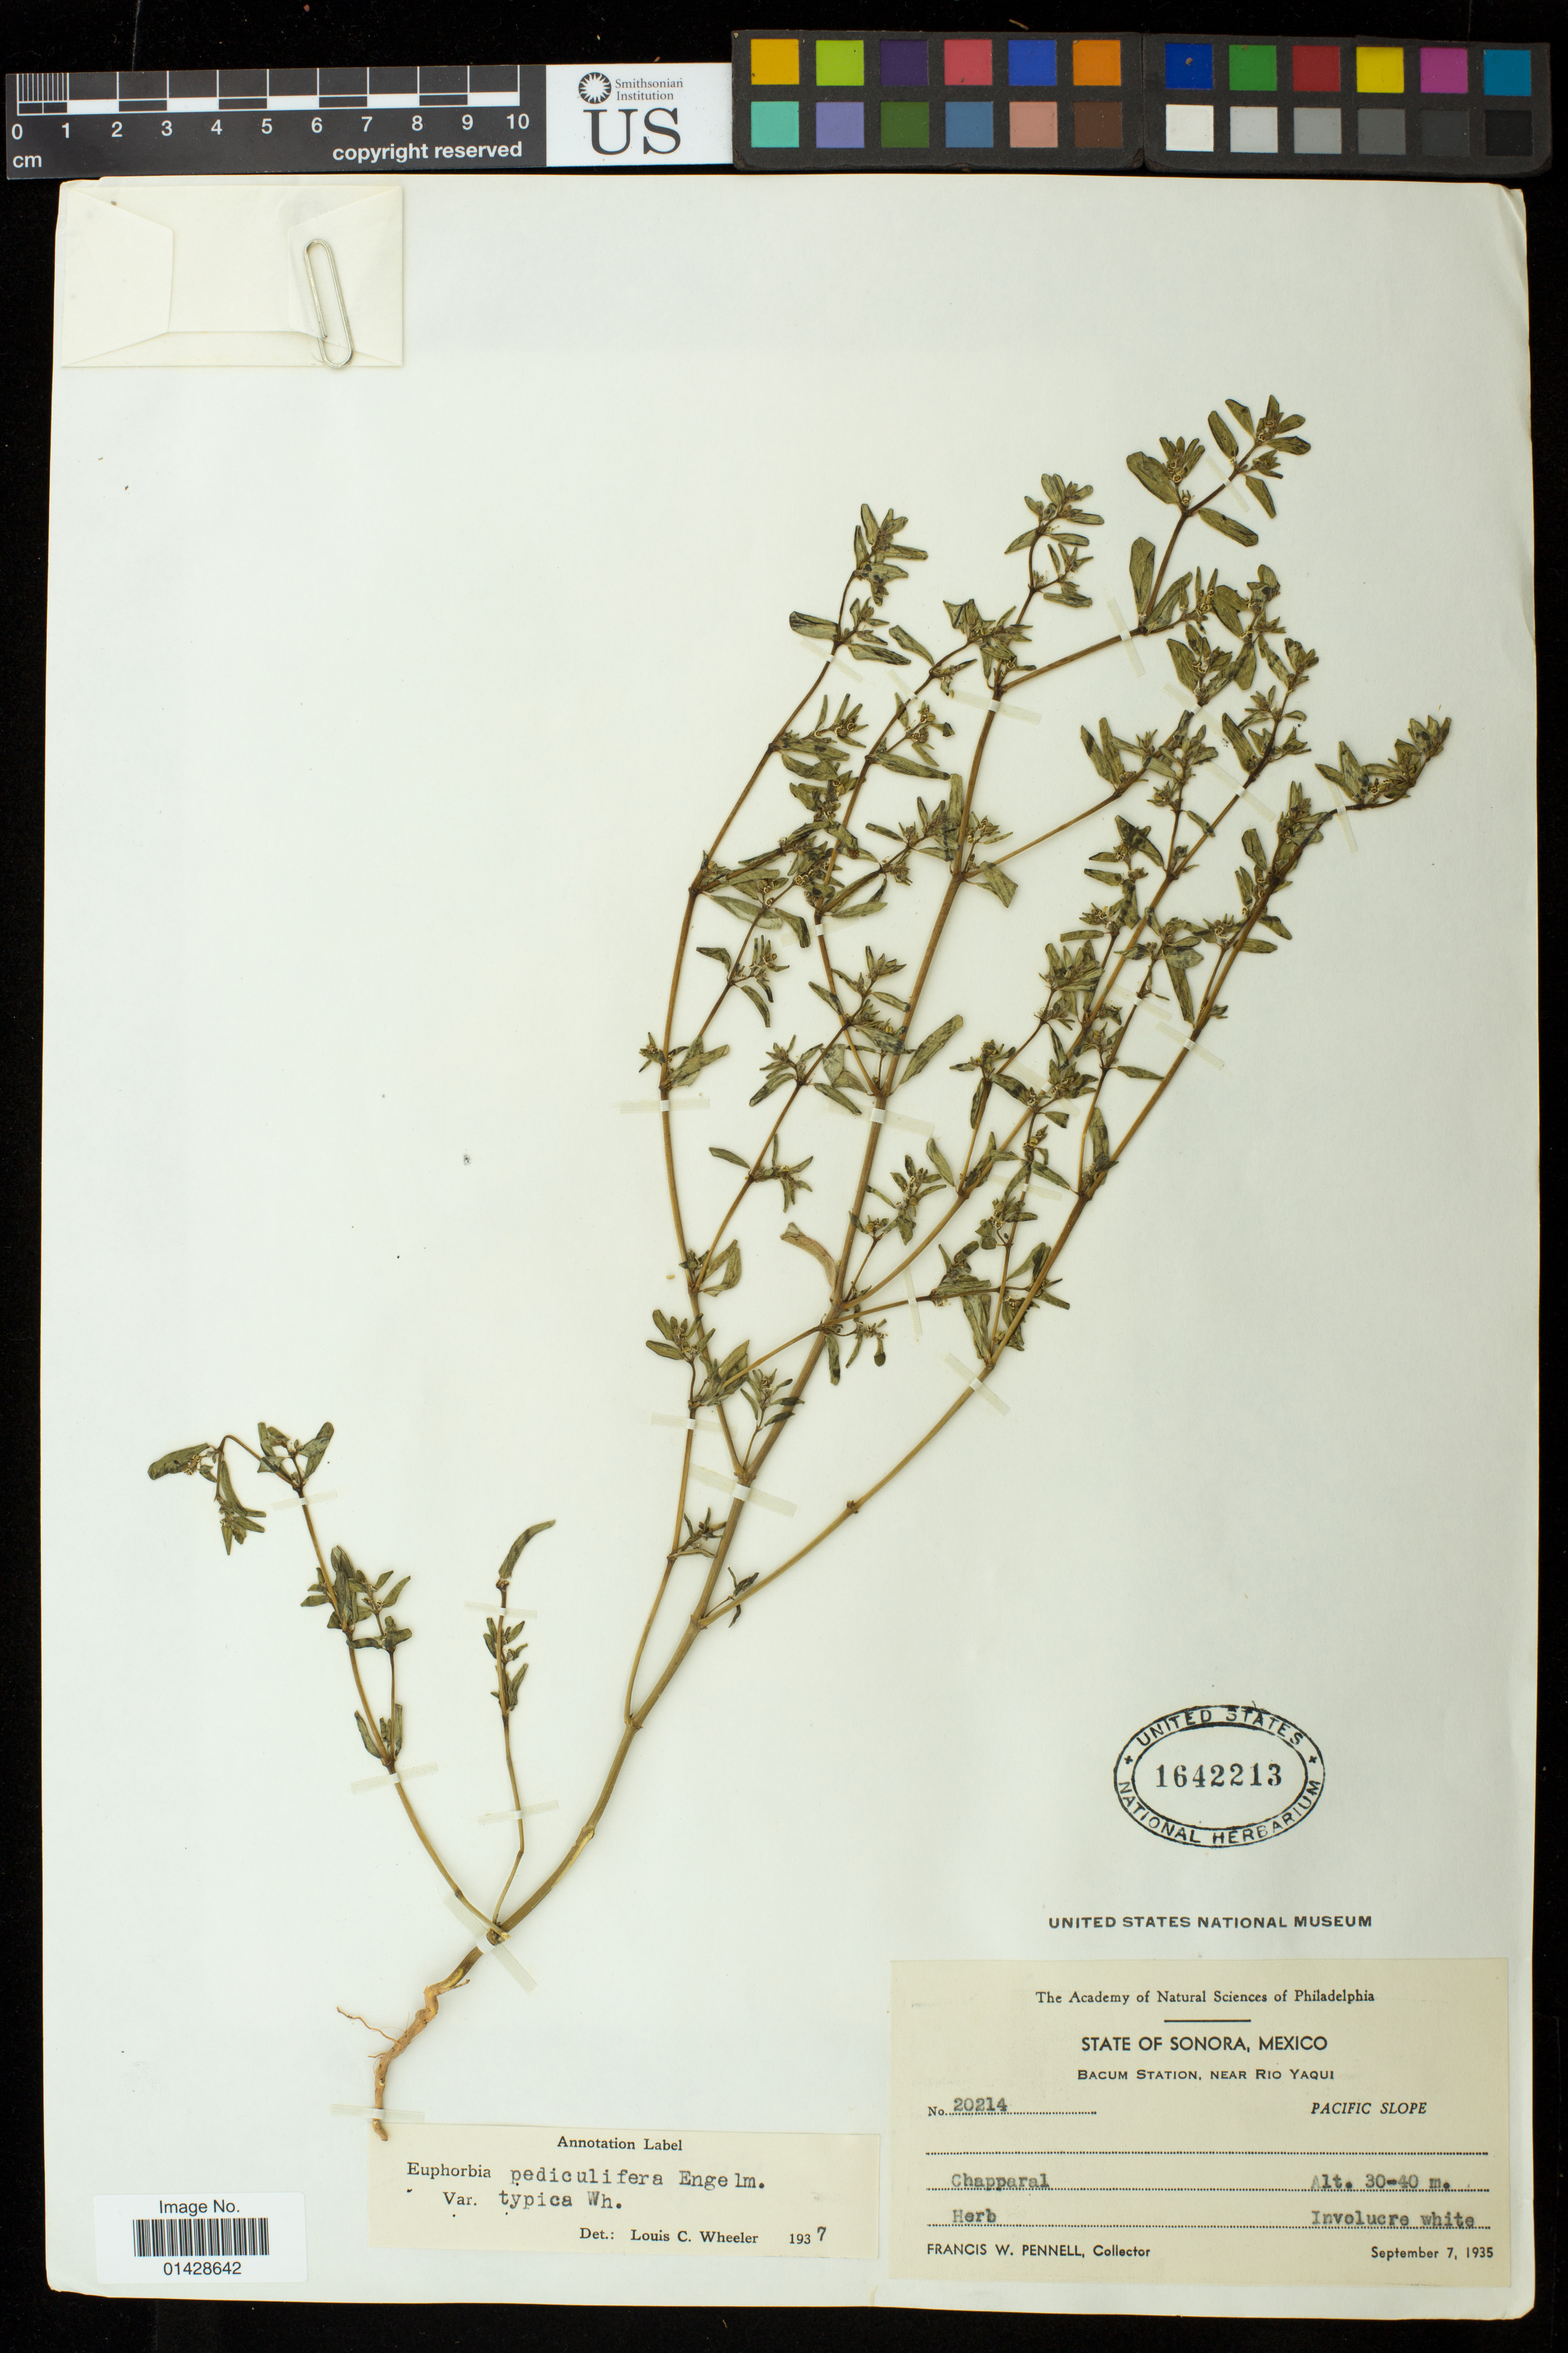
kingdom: Plantae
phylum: Tracheophyta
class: Magnoliopsida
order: Malpighiales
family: Euphorbiaceae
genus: Euphorbia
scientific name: Euphorbia pediculifera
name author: Engelm.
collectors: F. W. Pennell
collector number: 20214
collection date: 1935-09-07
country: Mexico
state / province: Sonora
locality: Bacum Station, near Rio Yaqui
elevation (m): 30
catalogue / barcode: US 1642213